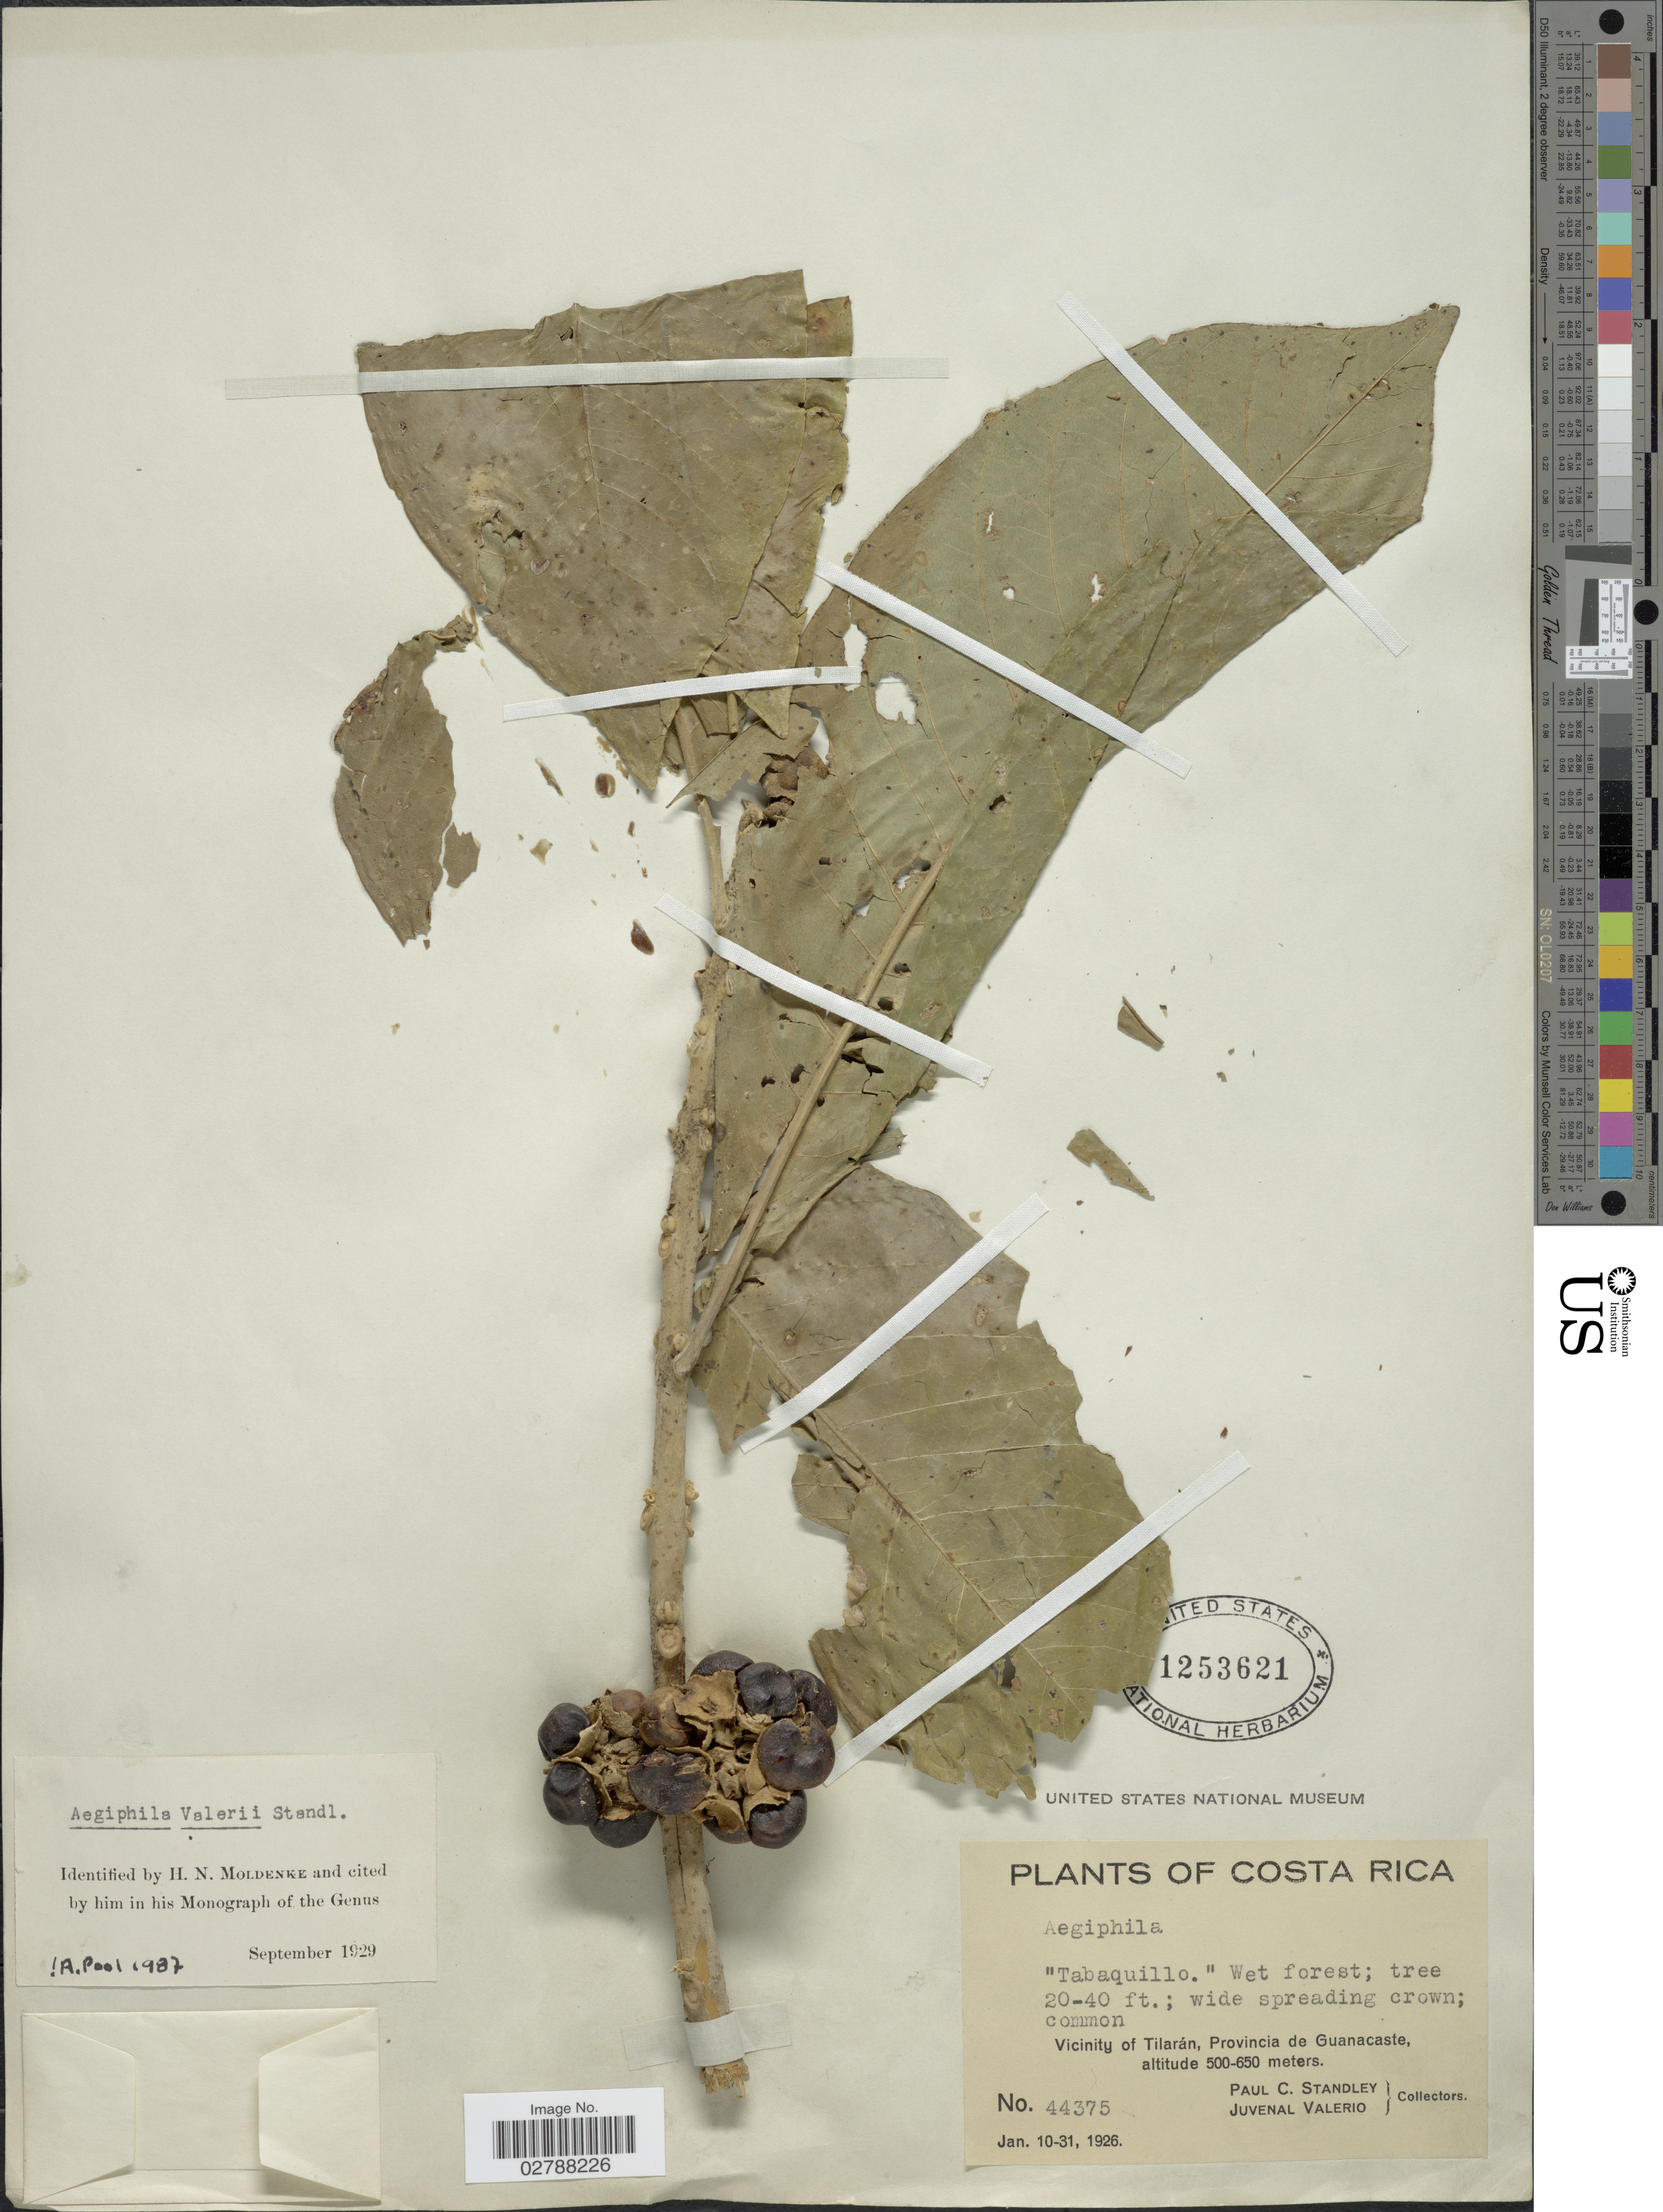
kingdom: Plantae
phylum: Tracheophyta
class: Magnoliopsida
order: Lamiales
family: Lamiaceae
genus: Aegiphila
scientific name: Aegiphila valerii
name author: Standl.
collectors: P. C. Standley & J. Valerio R.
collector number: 44375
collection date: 1926-01-10/1926-01-31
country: Costa Rica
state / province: Guanacaste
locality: Vicinity of Tilarán, Provincia de Guanacaste.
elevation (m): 500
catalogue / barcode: US 1253621